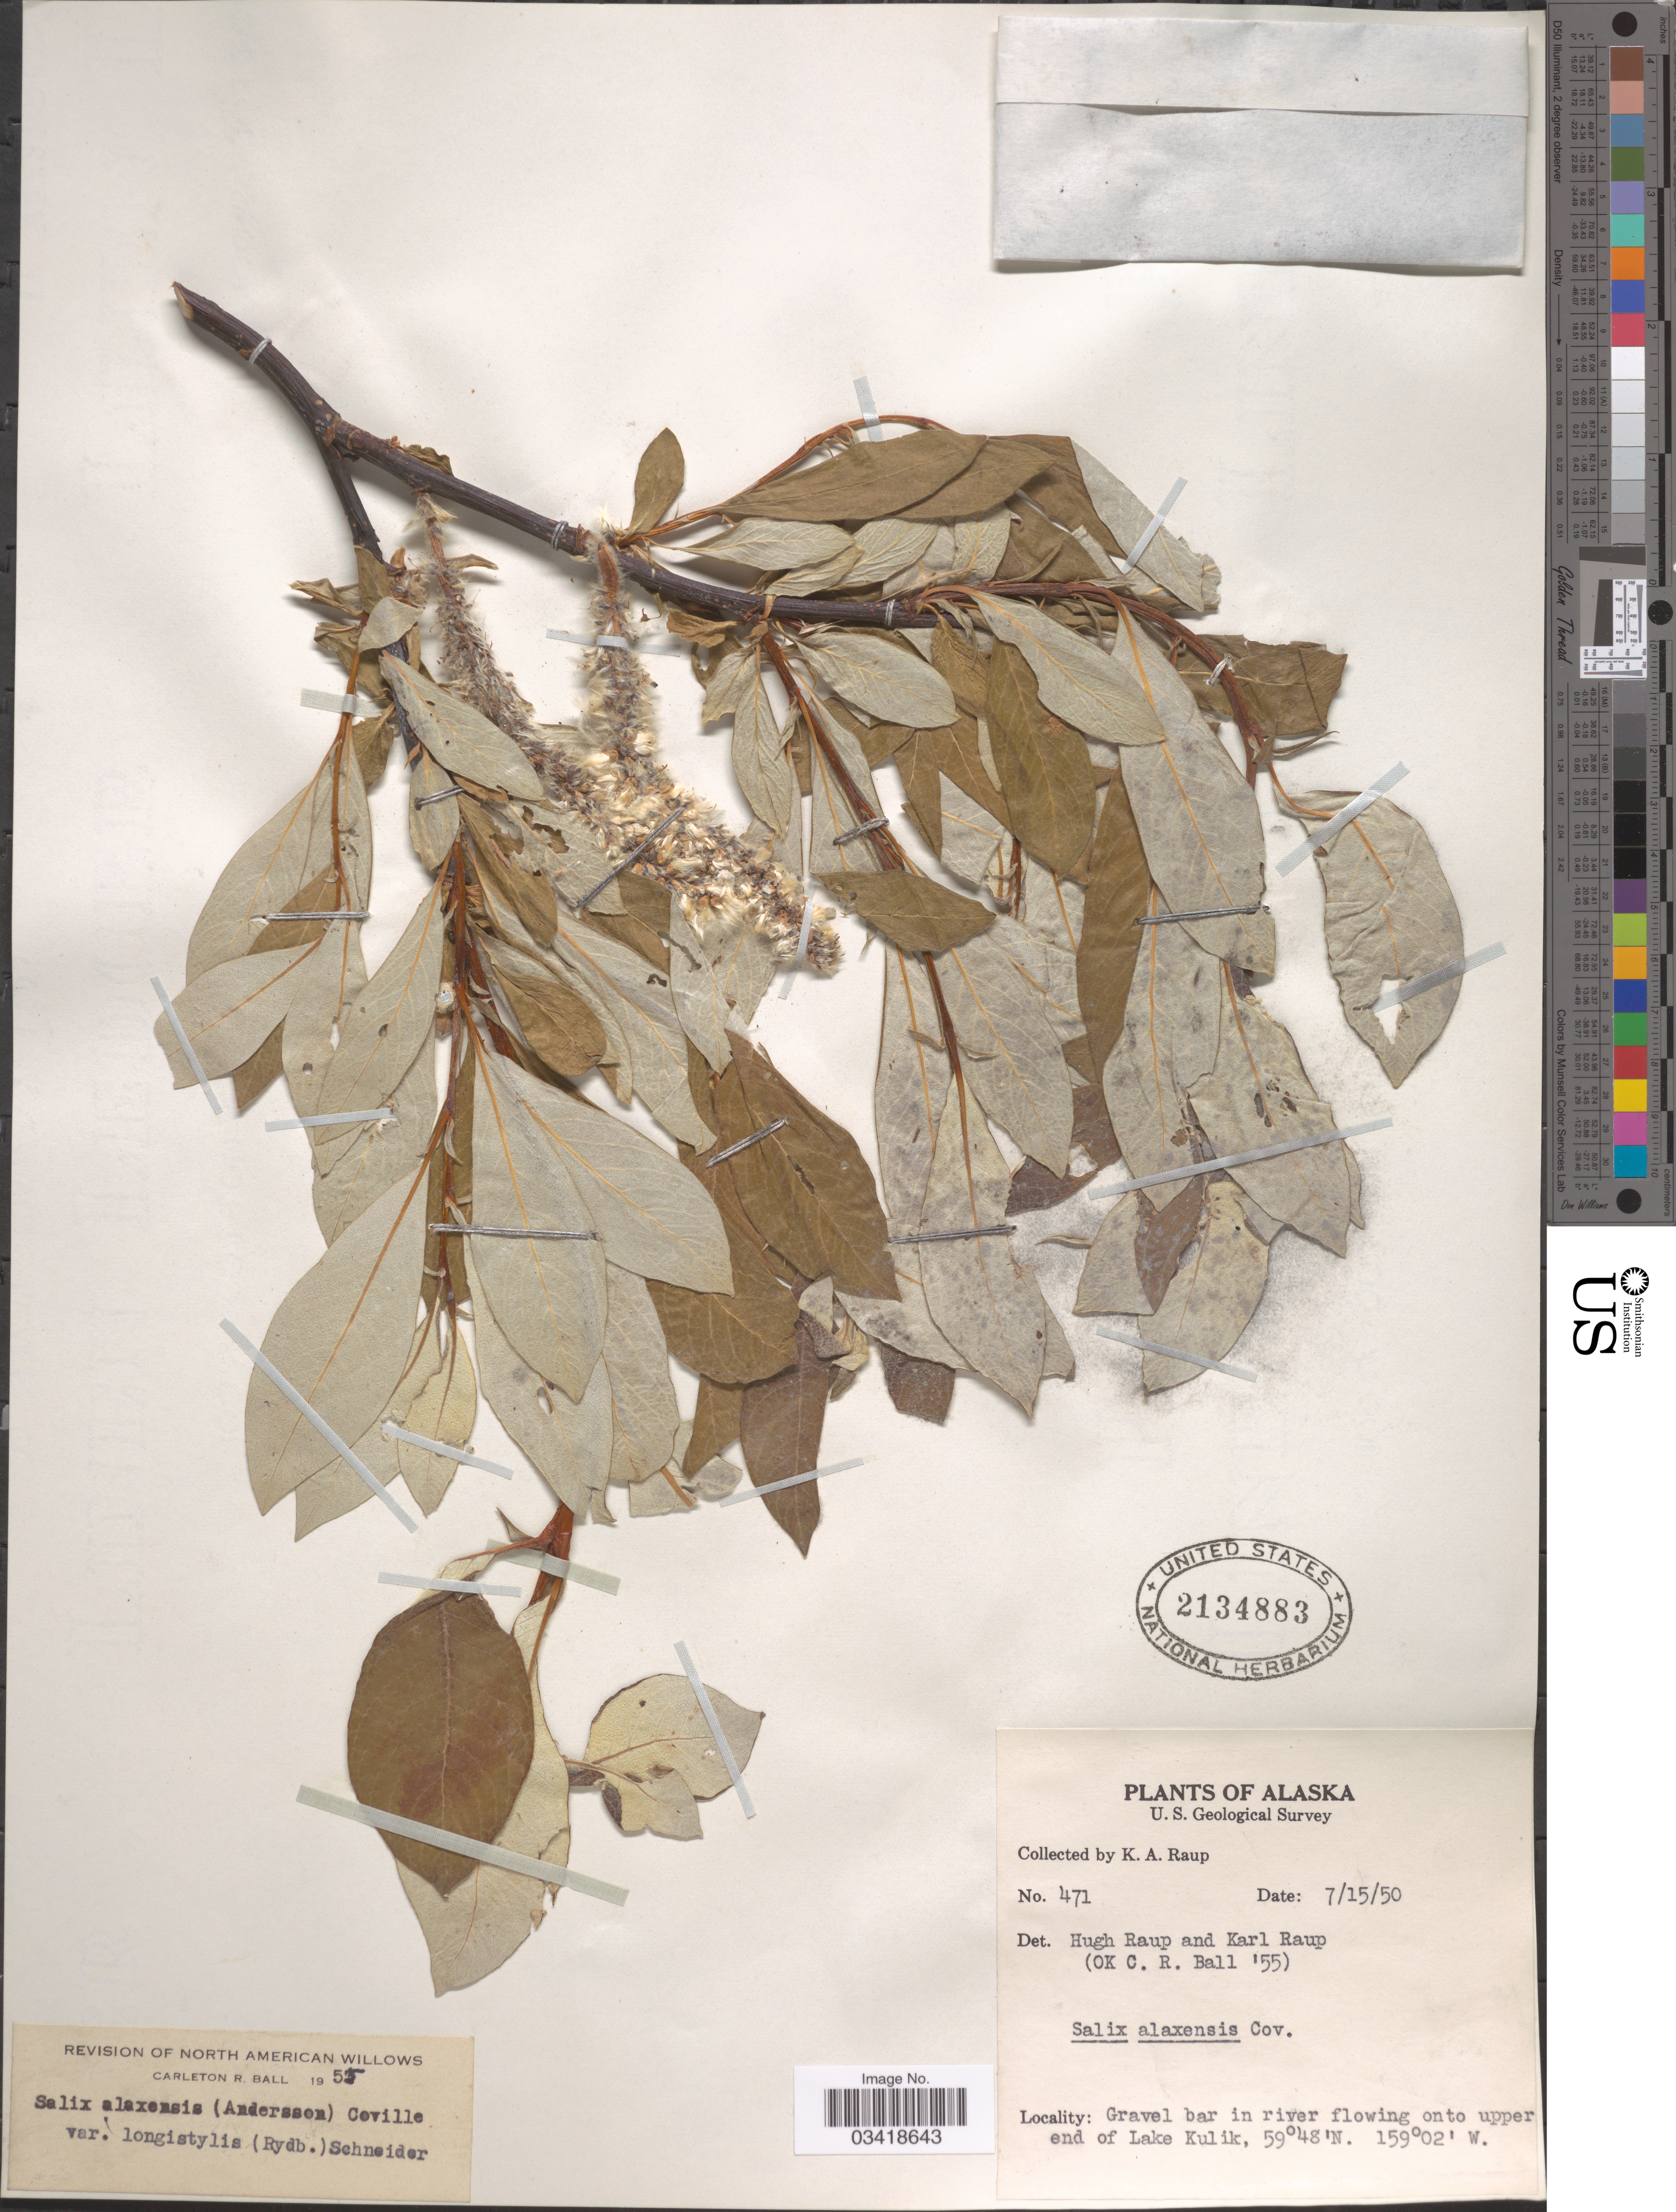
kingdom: Plantae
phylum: Tracheophyta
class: Magnoliopsida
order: Malpighiales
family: Salicaceae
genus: Salix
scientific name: Salix alaxensis var. longistylis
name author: (Rydb.) C.K. Schneid.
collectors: K. Raup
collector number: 471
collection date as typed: Transcribed d/m/y: 15/7/50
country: United States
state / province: Alaska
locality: Gravel bar in river flowing onto upper end of Lake Kulik.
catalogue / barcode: US 2134883